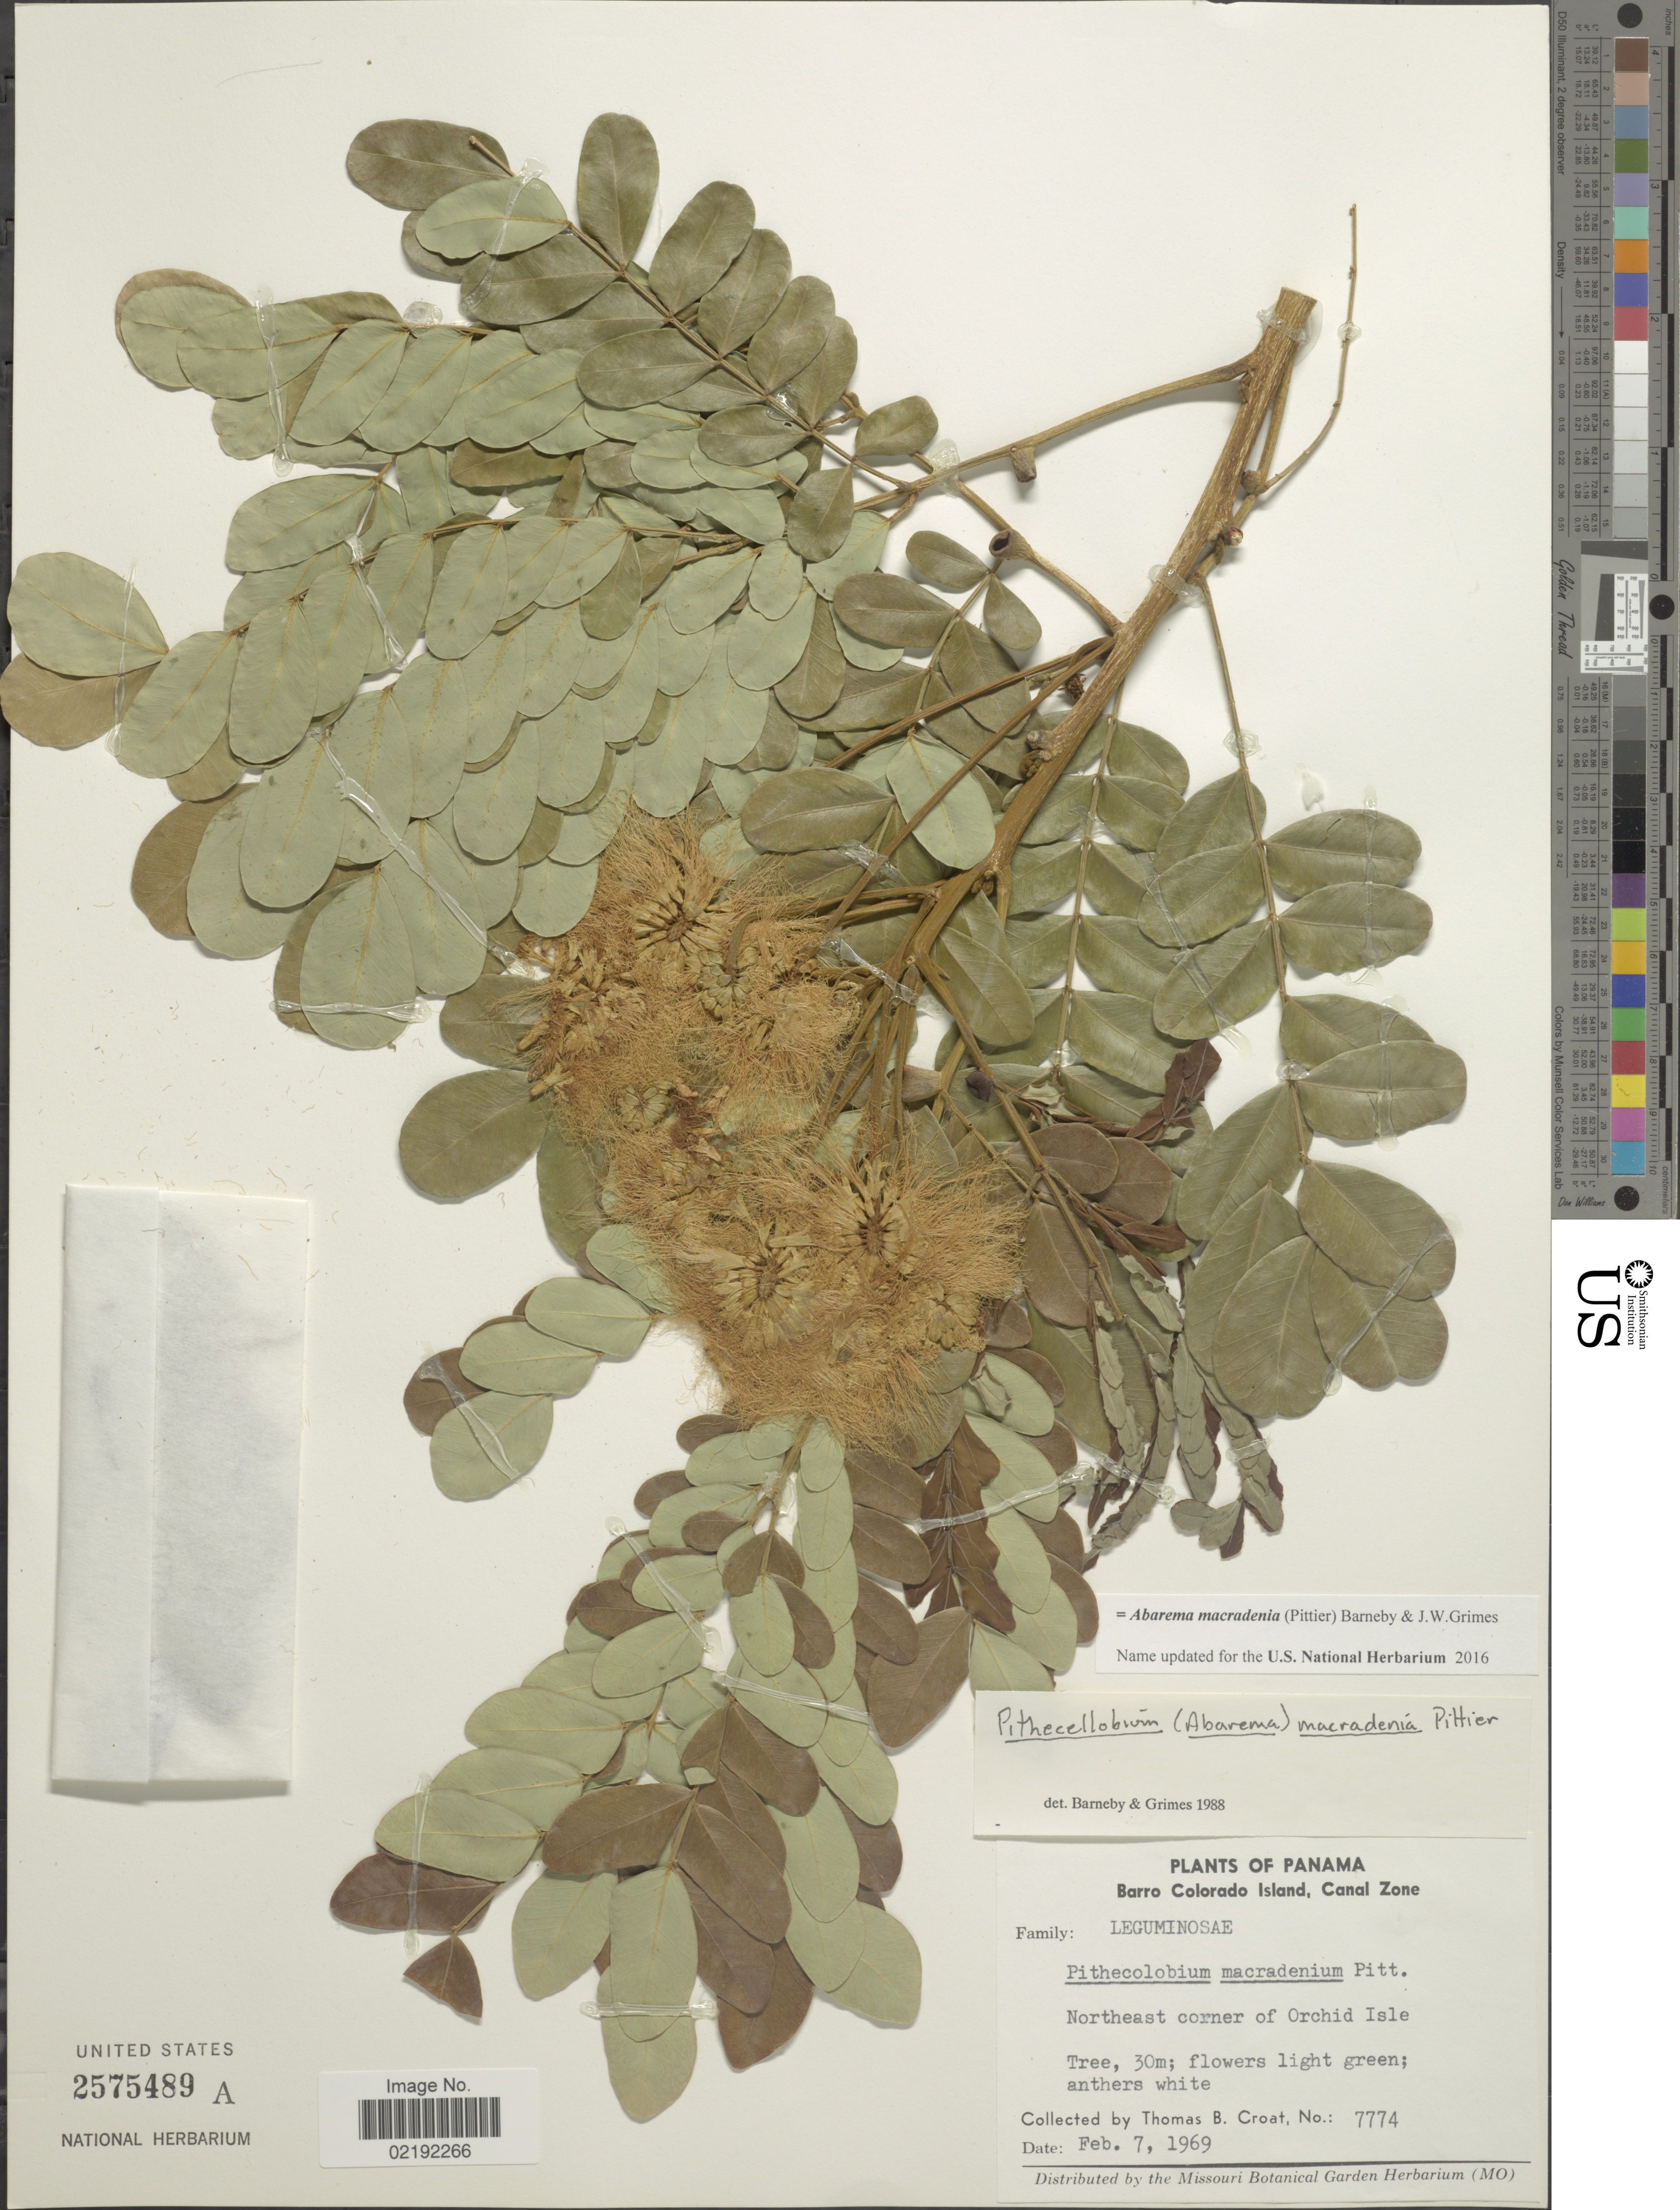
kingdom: Plantae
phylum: Tracheophyta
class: Magnoliopsida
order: Fabales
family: Fabaceae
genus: Abarema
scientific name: Abarema macradenia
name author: (Pittier) Barneby & J.W. Grimes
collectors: T. B. Croat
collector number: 7774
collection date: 1969-02-07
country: Panama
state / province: Panamá Oeste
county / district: Canal Zone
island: Orchid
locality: Barro Colorado Island, Canal Zone, northeast corner of Orchid Isle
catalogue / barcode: US 2575489A